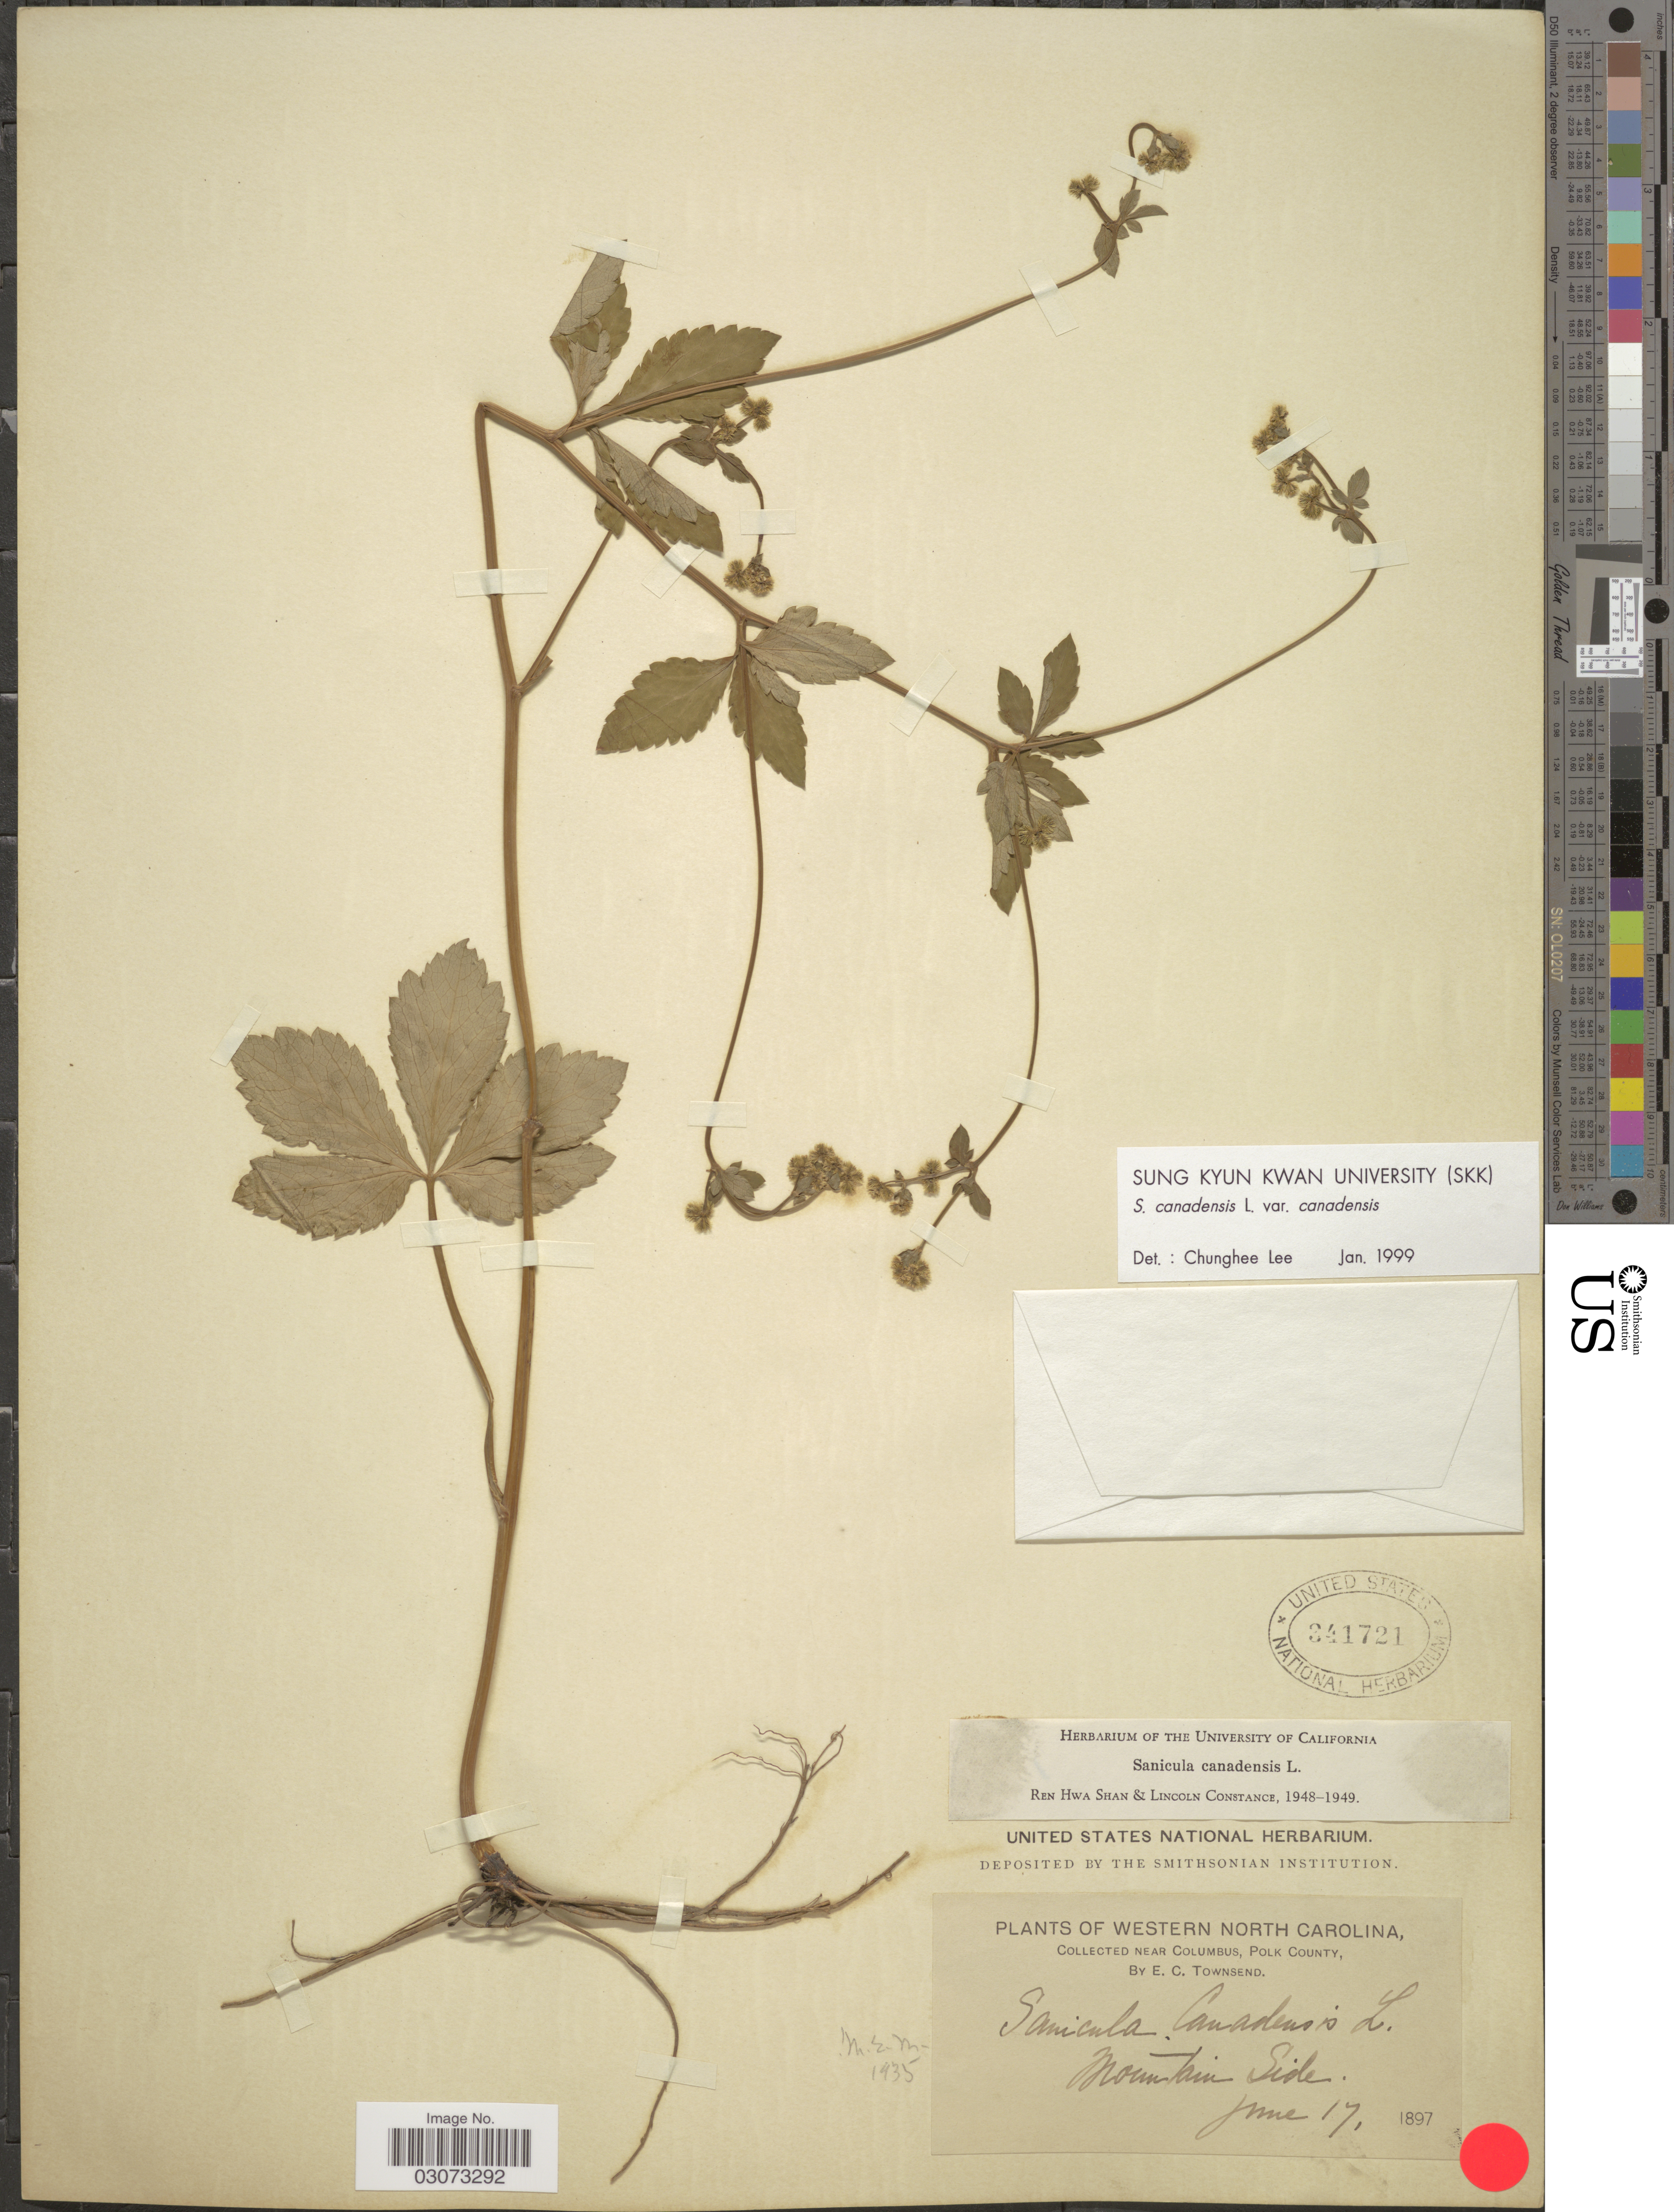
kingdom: Plantae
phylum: Tracheophyta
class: Magnoliopsida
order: Apiales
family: Apiaceae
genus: Sanicula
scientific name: Sanicula canadensis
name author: L.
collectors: E. C. Townsend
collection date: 1897-06-17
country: United States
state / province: North Carolina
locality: Western North Carolina, collected near Columbus, Polk County. Mountain Side.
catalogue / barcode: US 341721